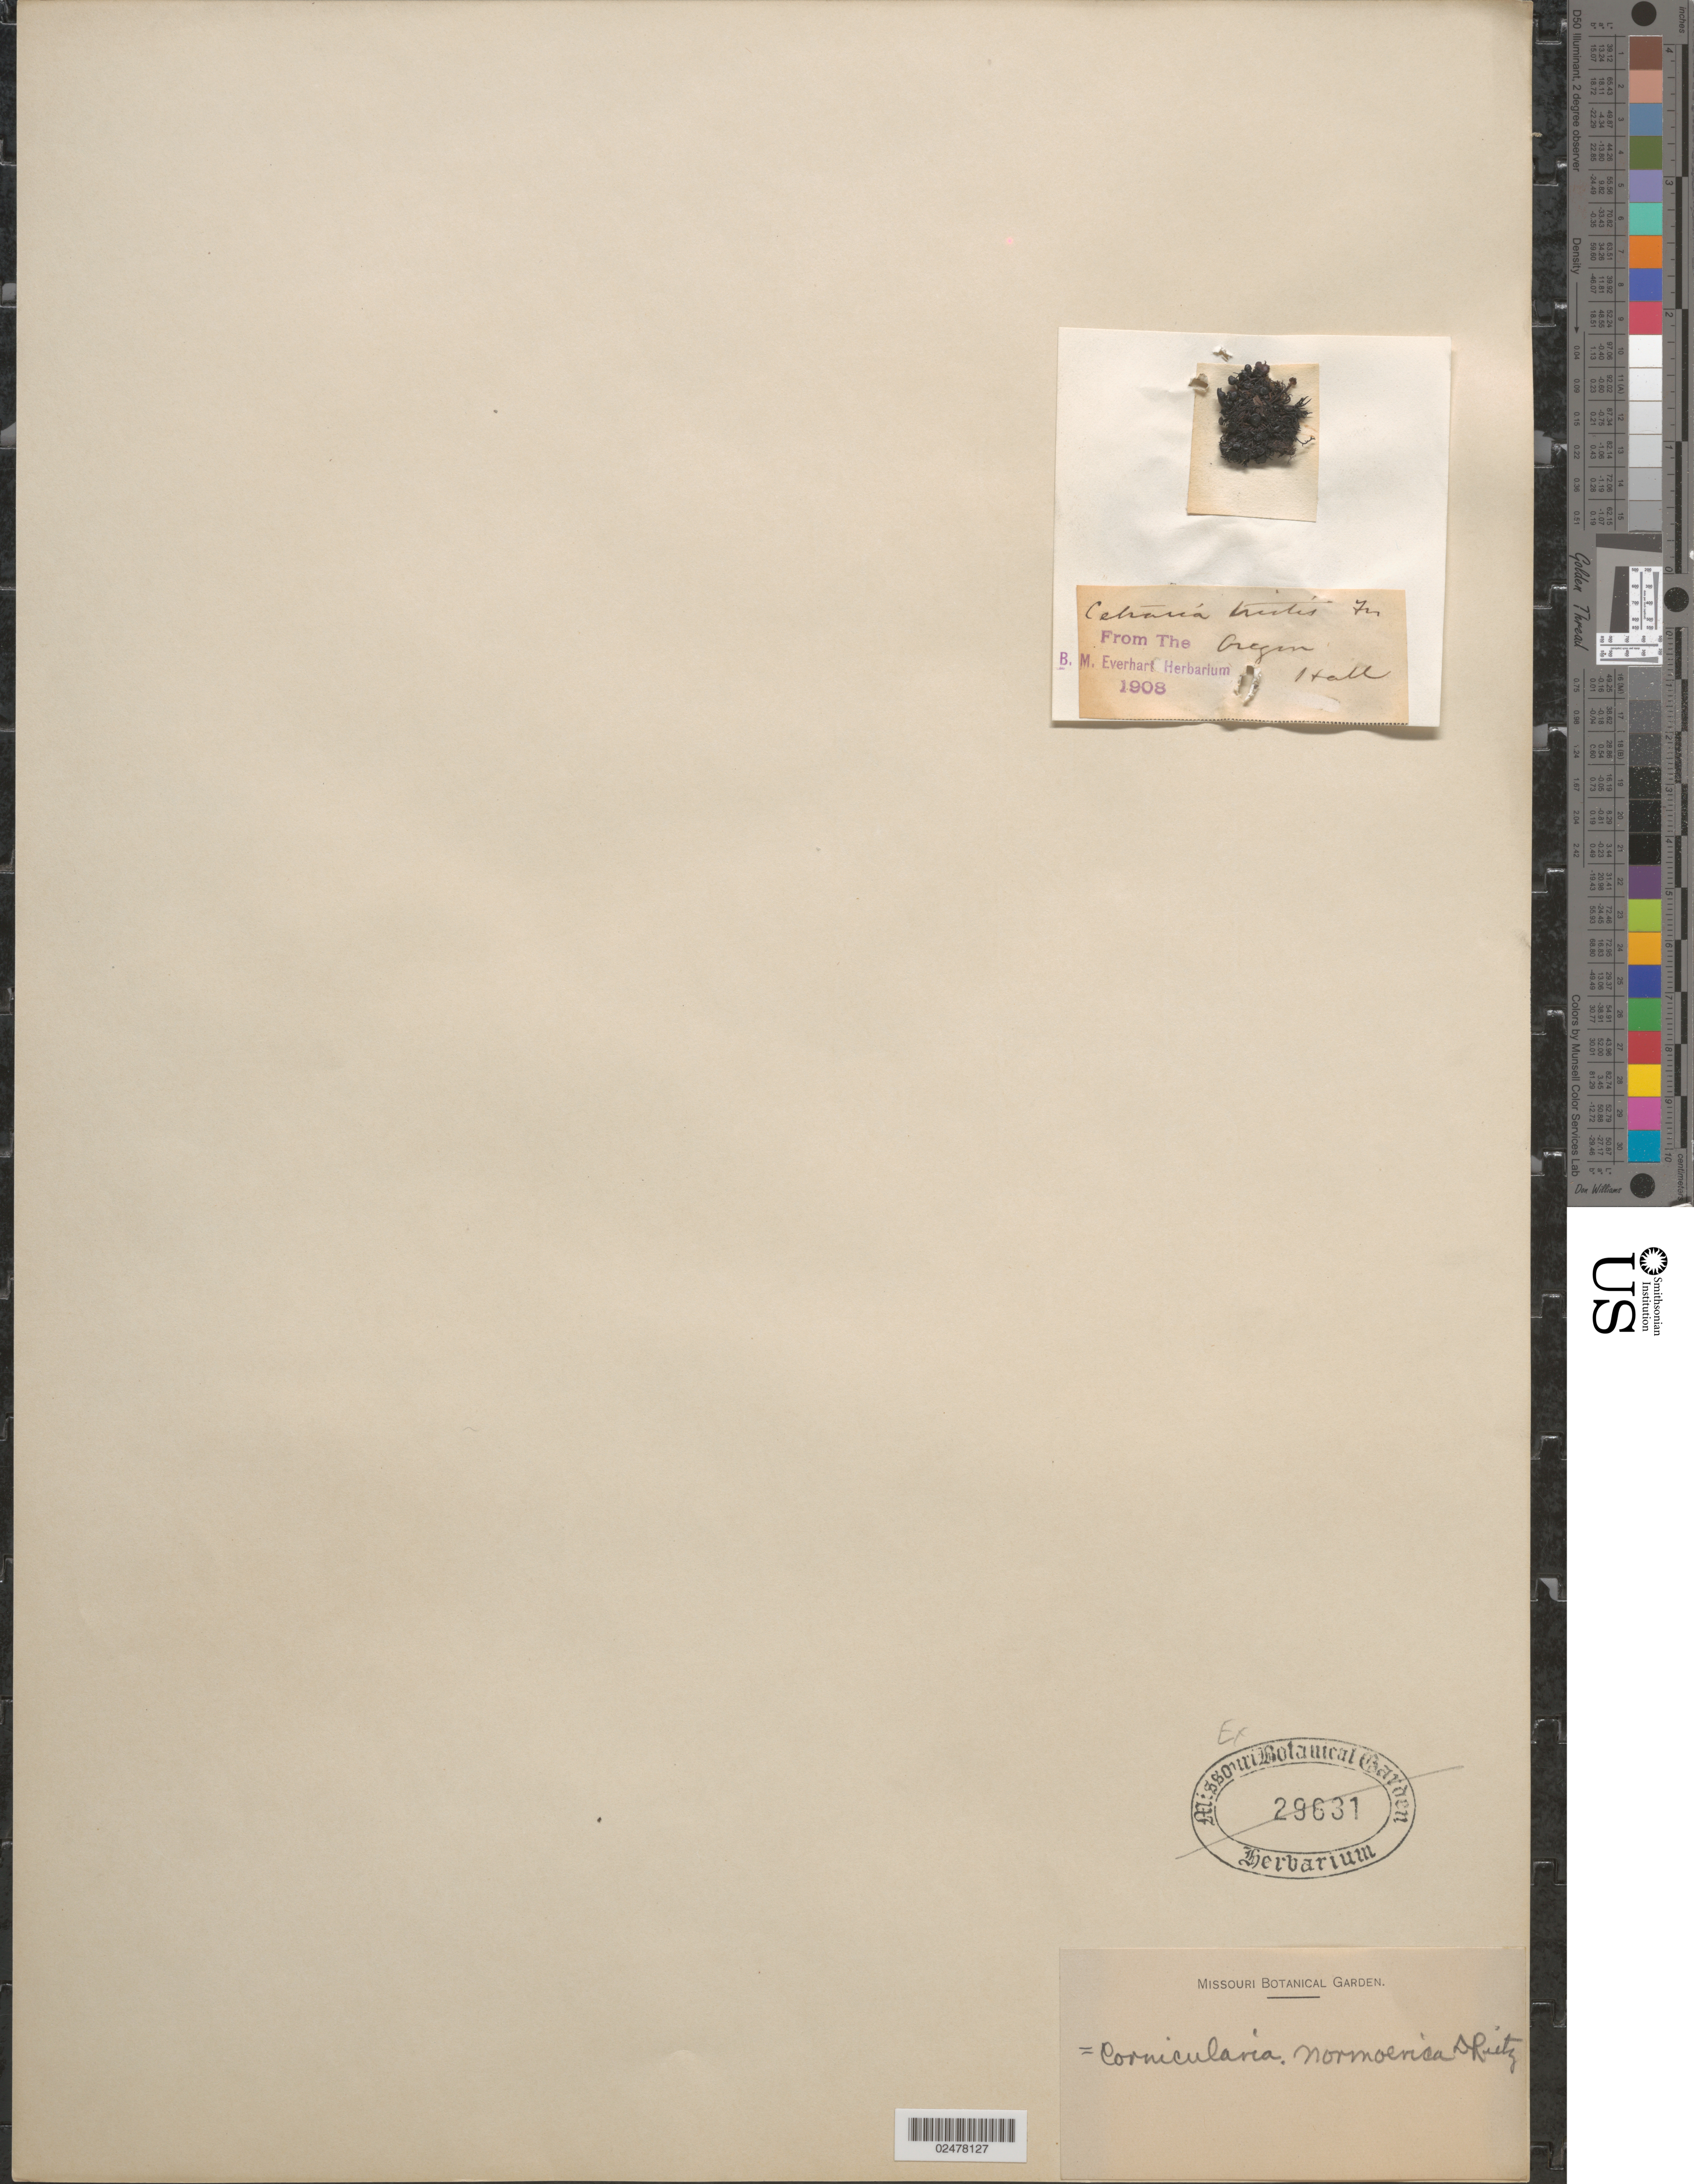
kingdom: Fungi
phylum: Ascomycota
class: Lecanoromycetes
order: Lecanorales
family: Parmeliaceae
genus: Cornicularia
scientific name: Cornicularia normoerica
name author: (Gunnerus) Du Rietz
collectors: E. Hall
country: United States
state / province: Oregon